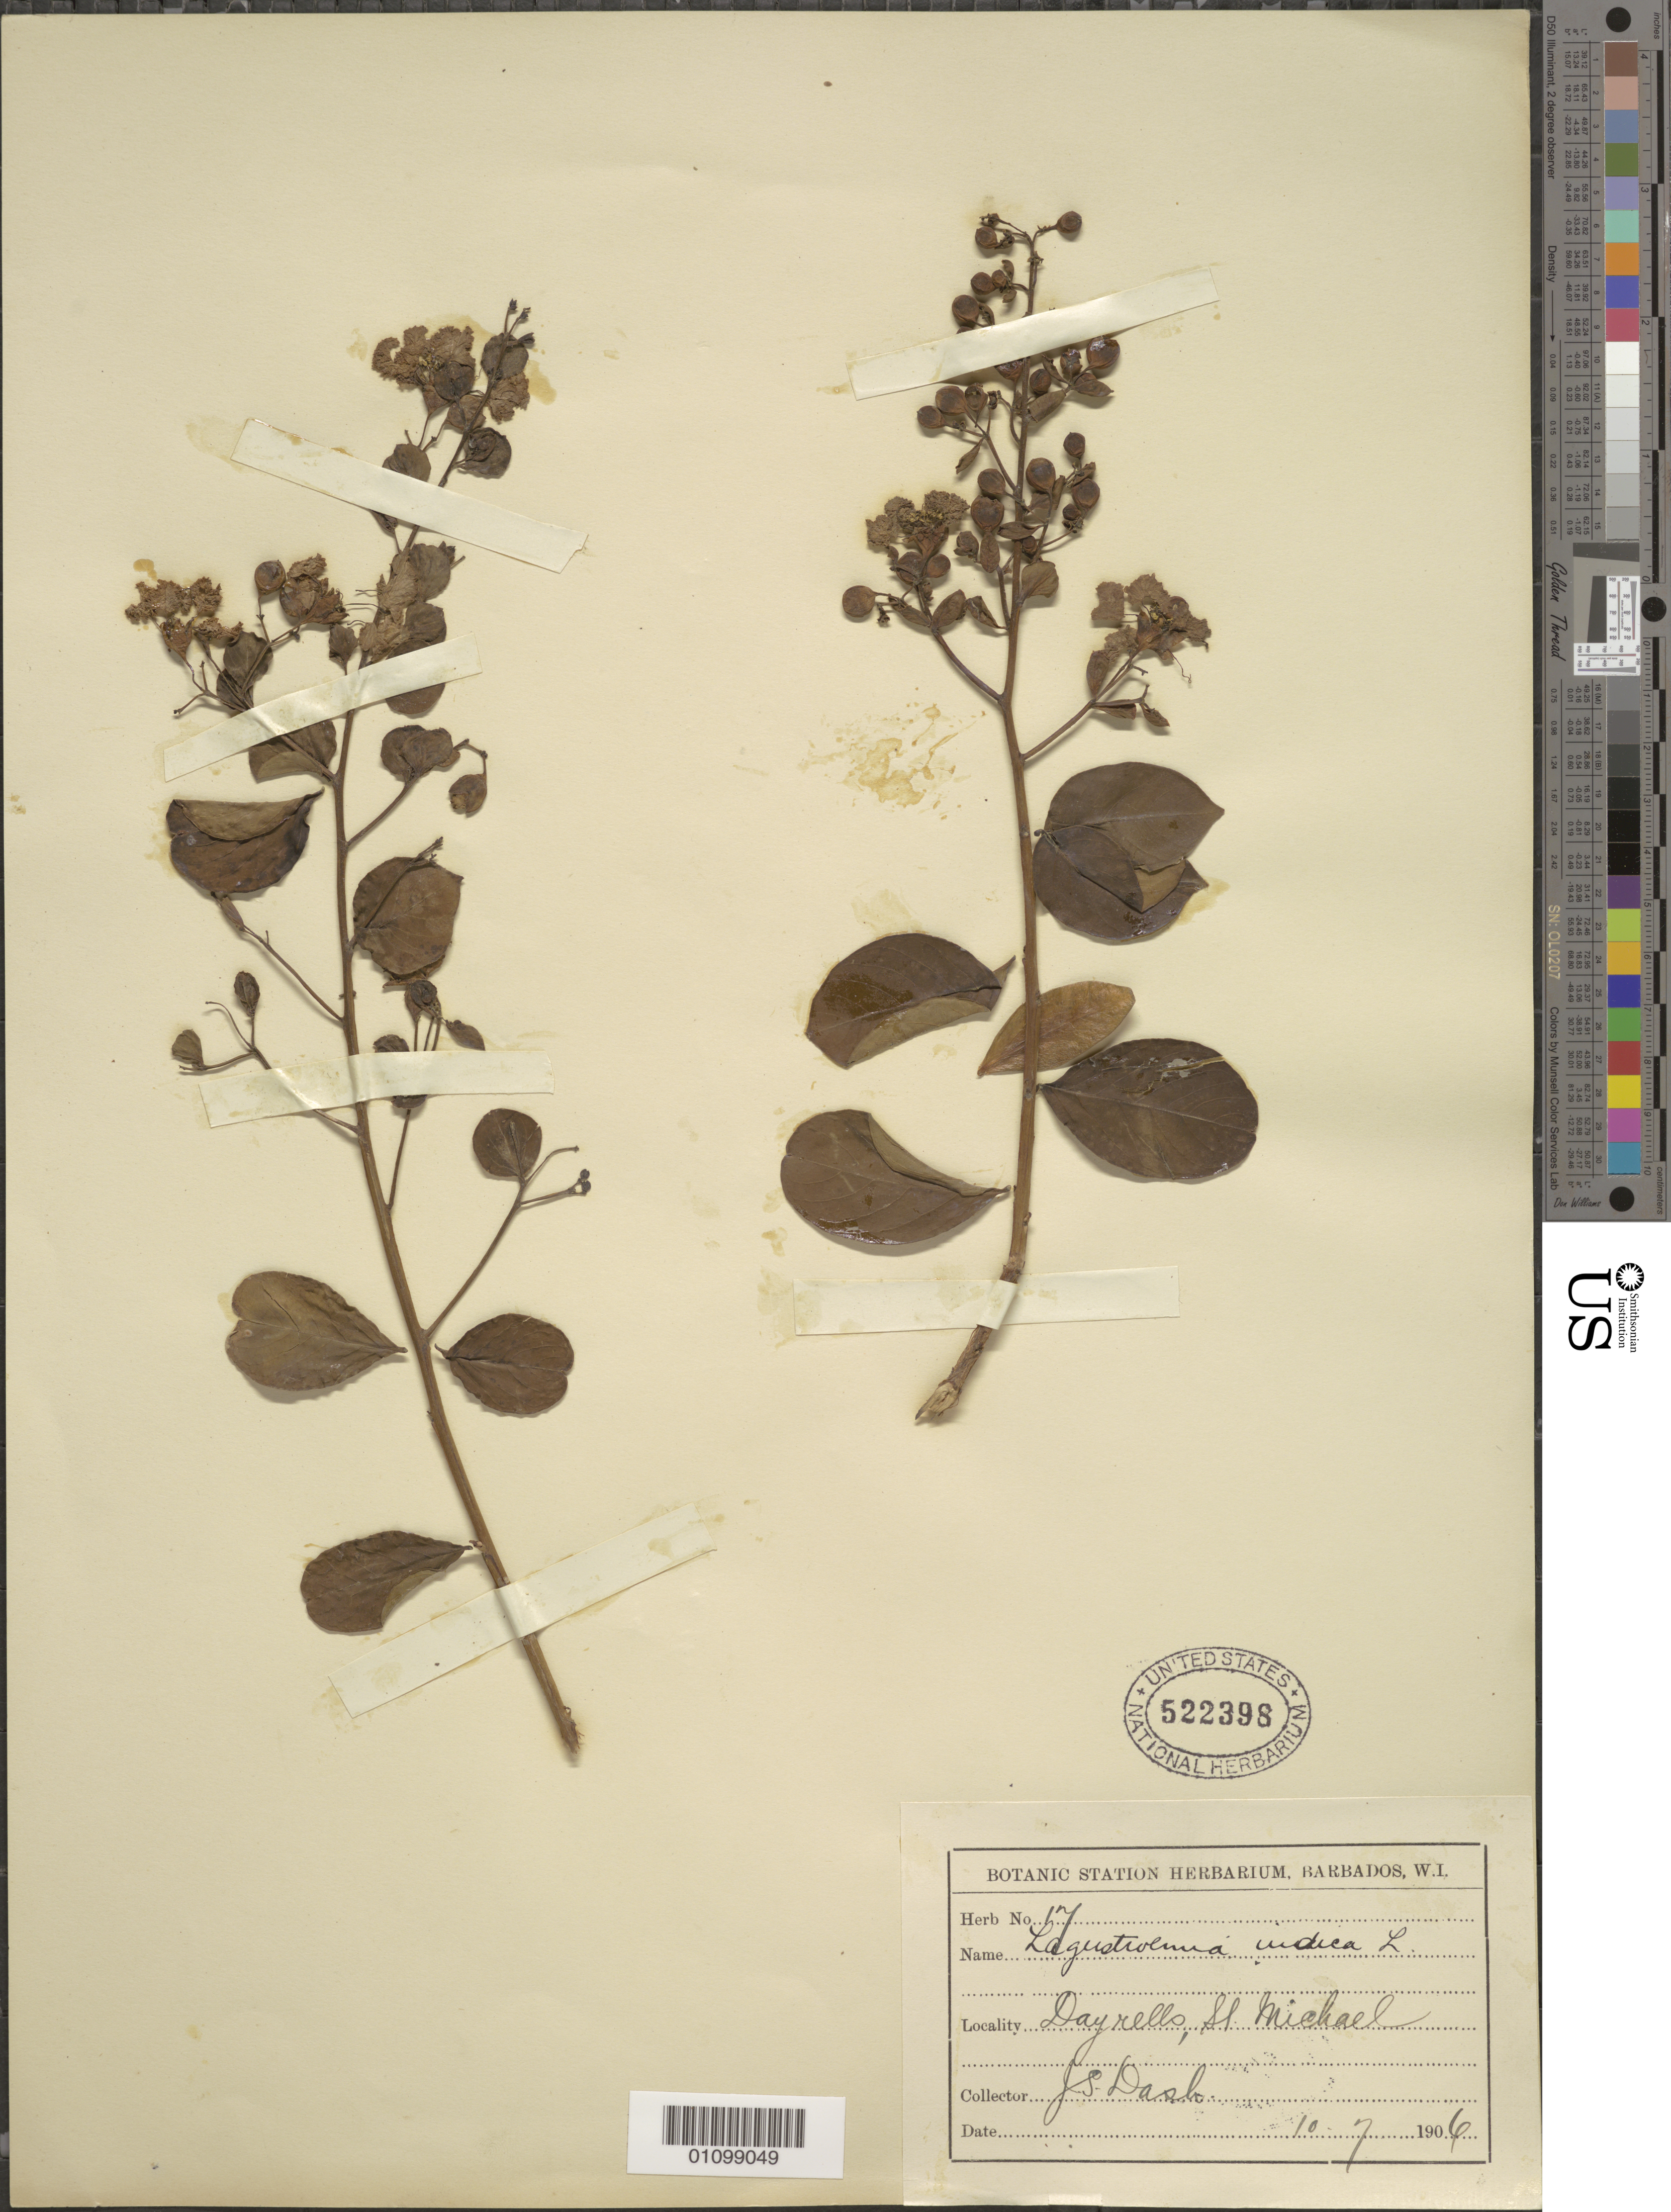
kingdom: Plantae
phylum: Tracheophyta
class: Magnoliopsida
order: Myrtales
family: Lythraceae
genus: Lagerstroemia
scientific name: Lagerstroemia indica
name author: L.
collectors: J. Dash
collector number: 17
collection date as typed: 10 Jul 1906 or 07 Oct 1906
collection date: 1906-07-10 or 1906-10-07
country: Barbados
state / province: Saint Michael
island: Barbados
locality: Dayrells.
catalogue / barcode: US 522398